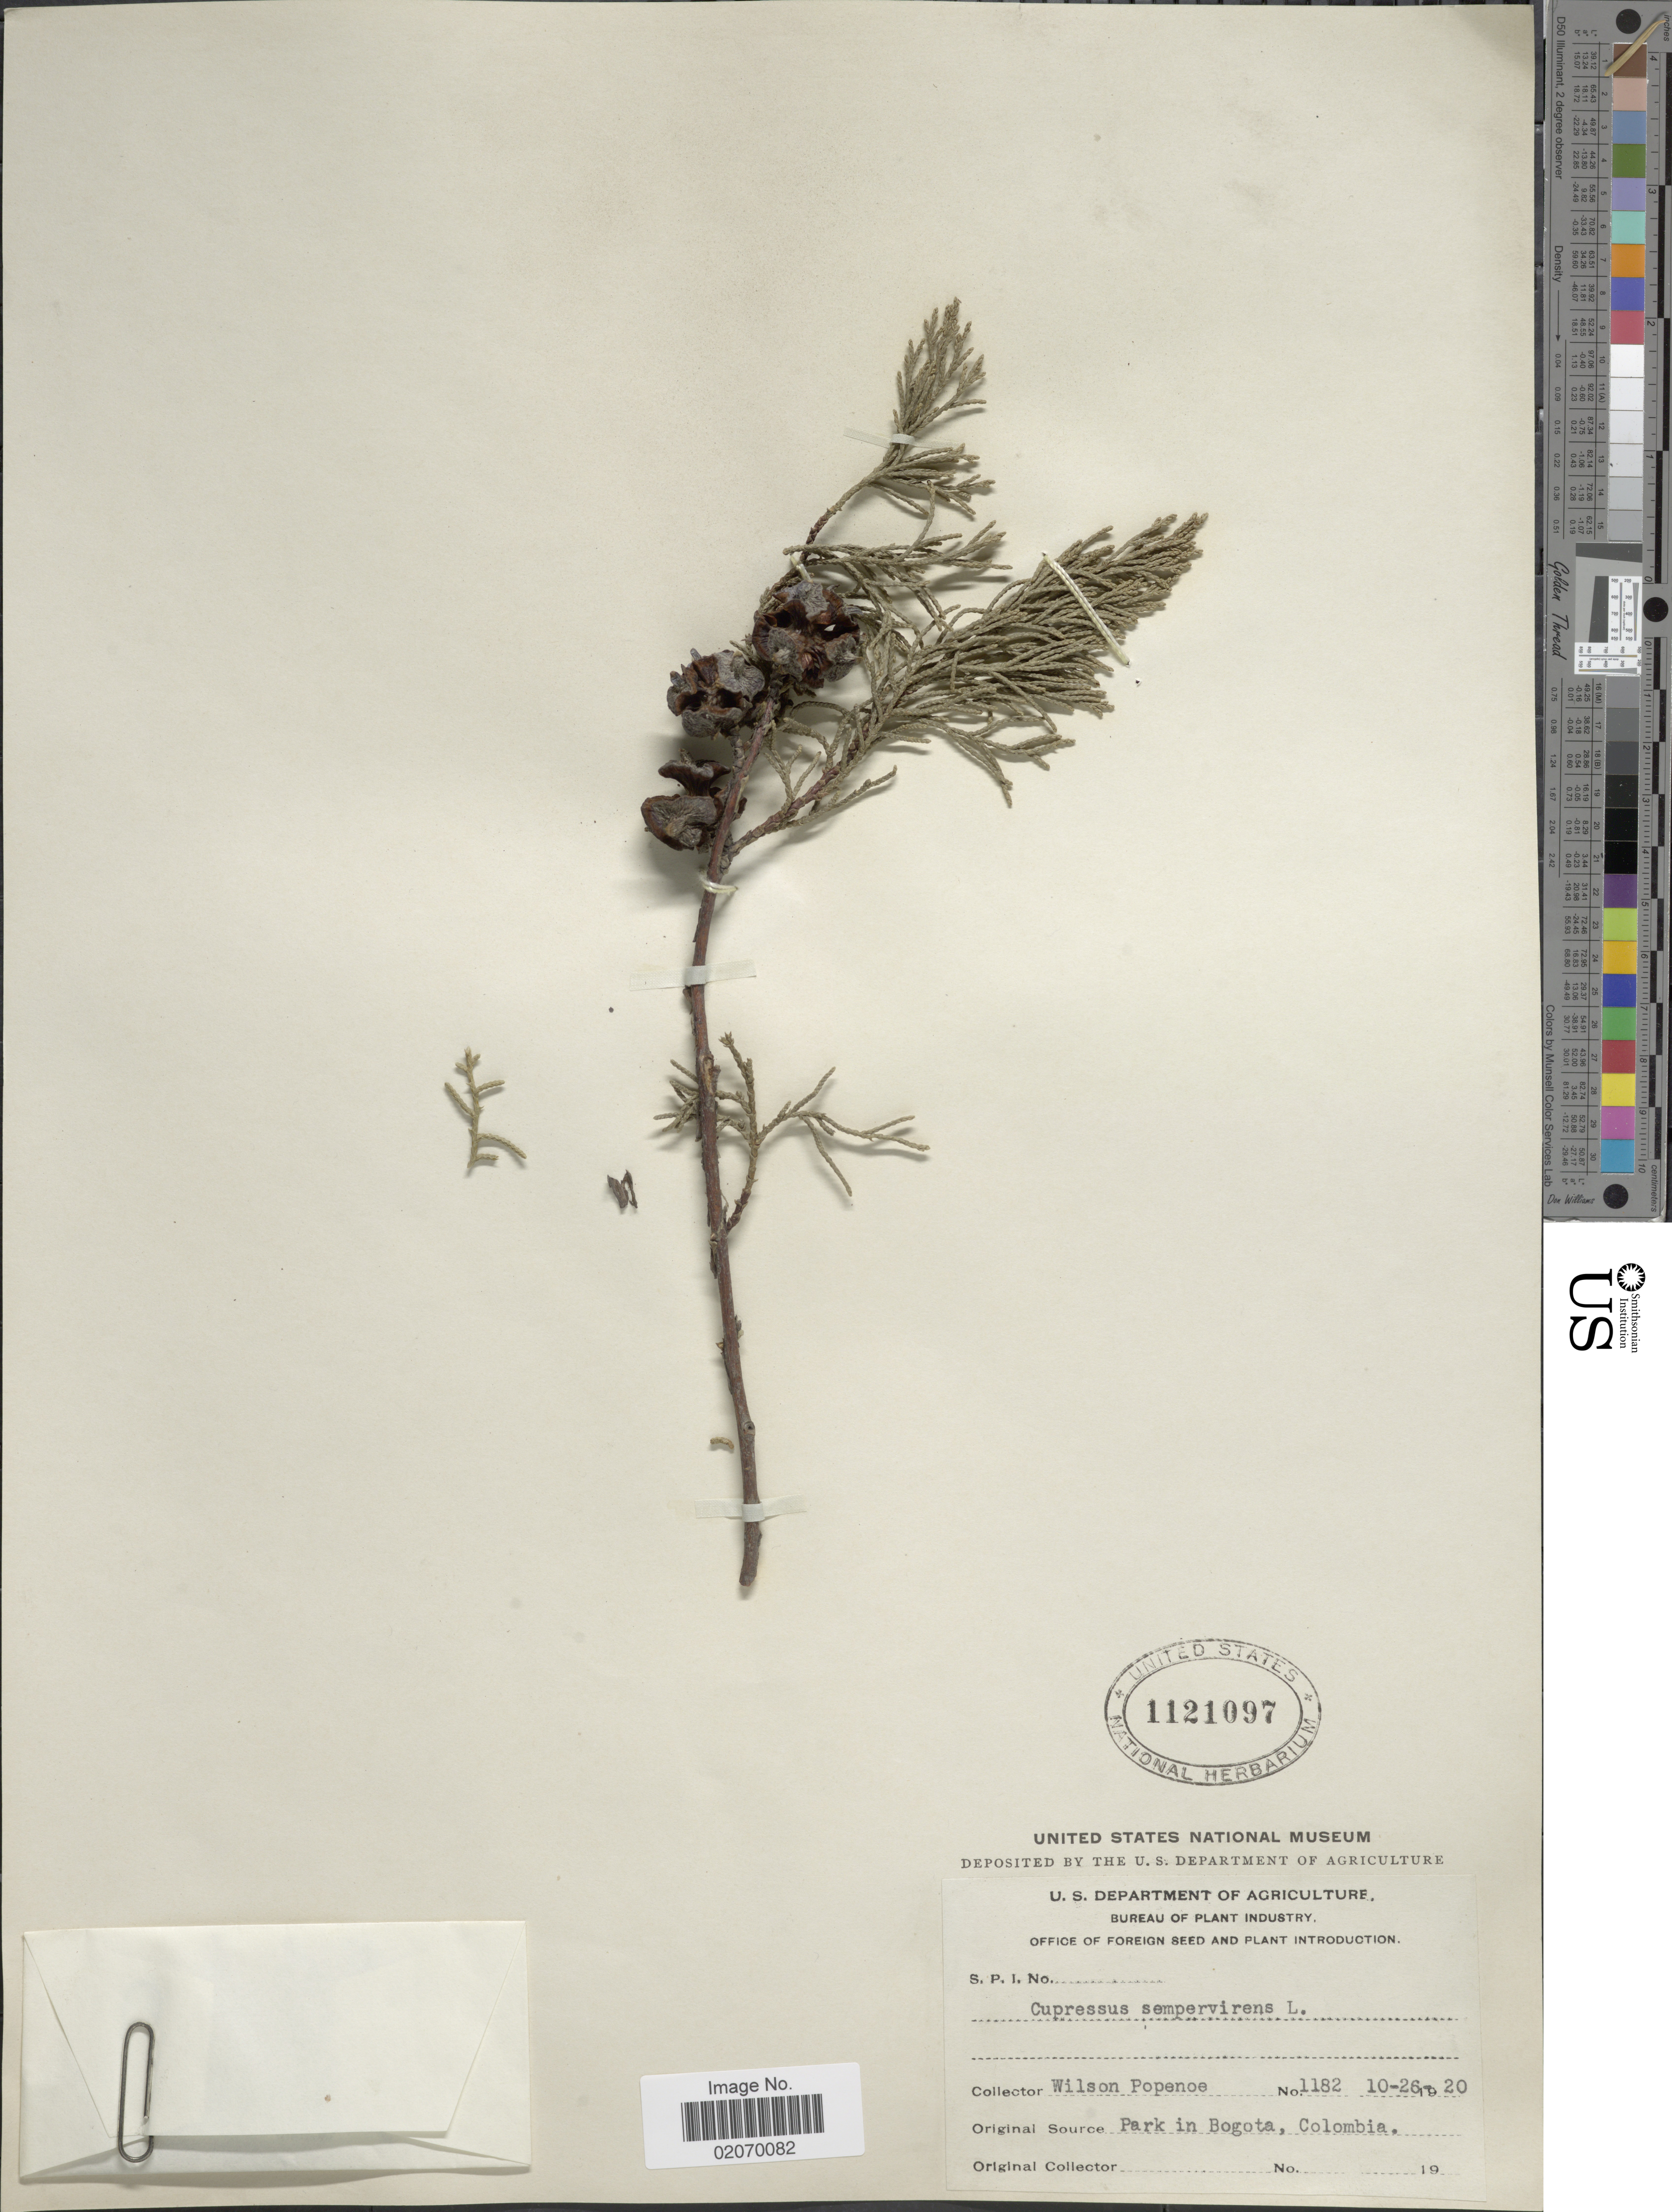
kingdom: Plantae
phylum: Tracheophyta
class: Pinopsida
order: Pinales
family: Cupressaceae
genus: Hesperocyparis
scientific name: Hesperocyparis lusitanica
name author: (Miller) Bartel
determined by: (US) Smithsonian Institution - National Museum of Natural History - Department of Botany (UNITED STATES)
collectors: W. Popenoe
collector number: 1182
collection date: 1920-10-26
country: Colombia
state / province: Bogota D.C.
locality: Park in Bogota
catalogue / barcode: US 1121097